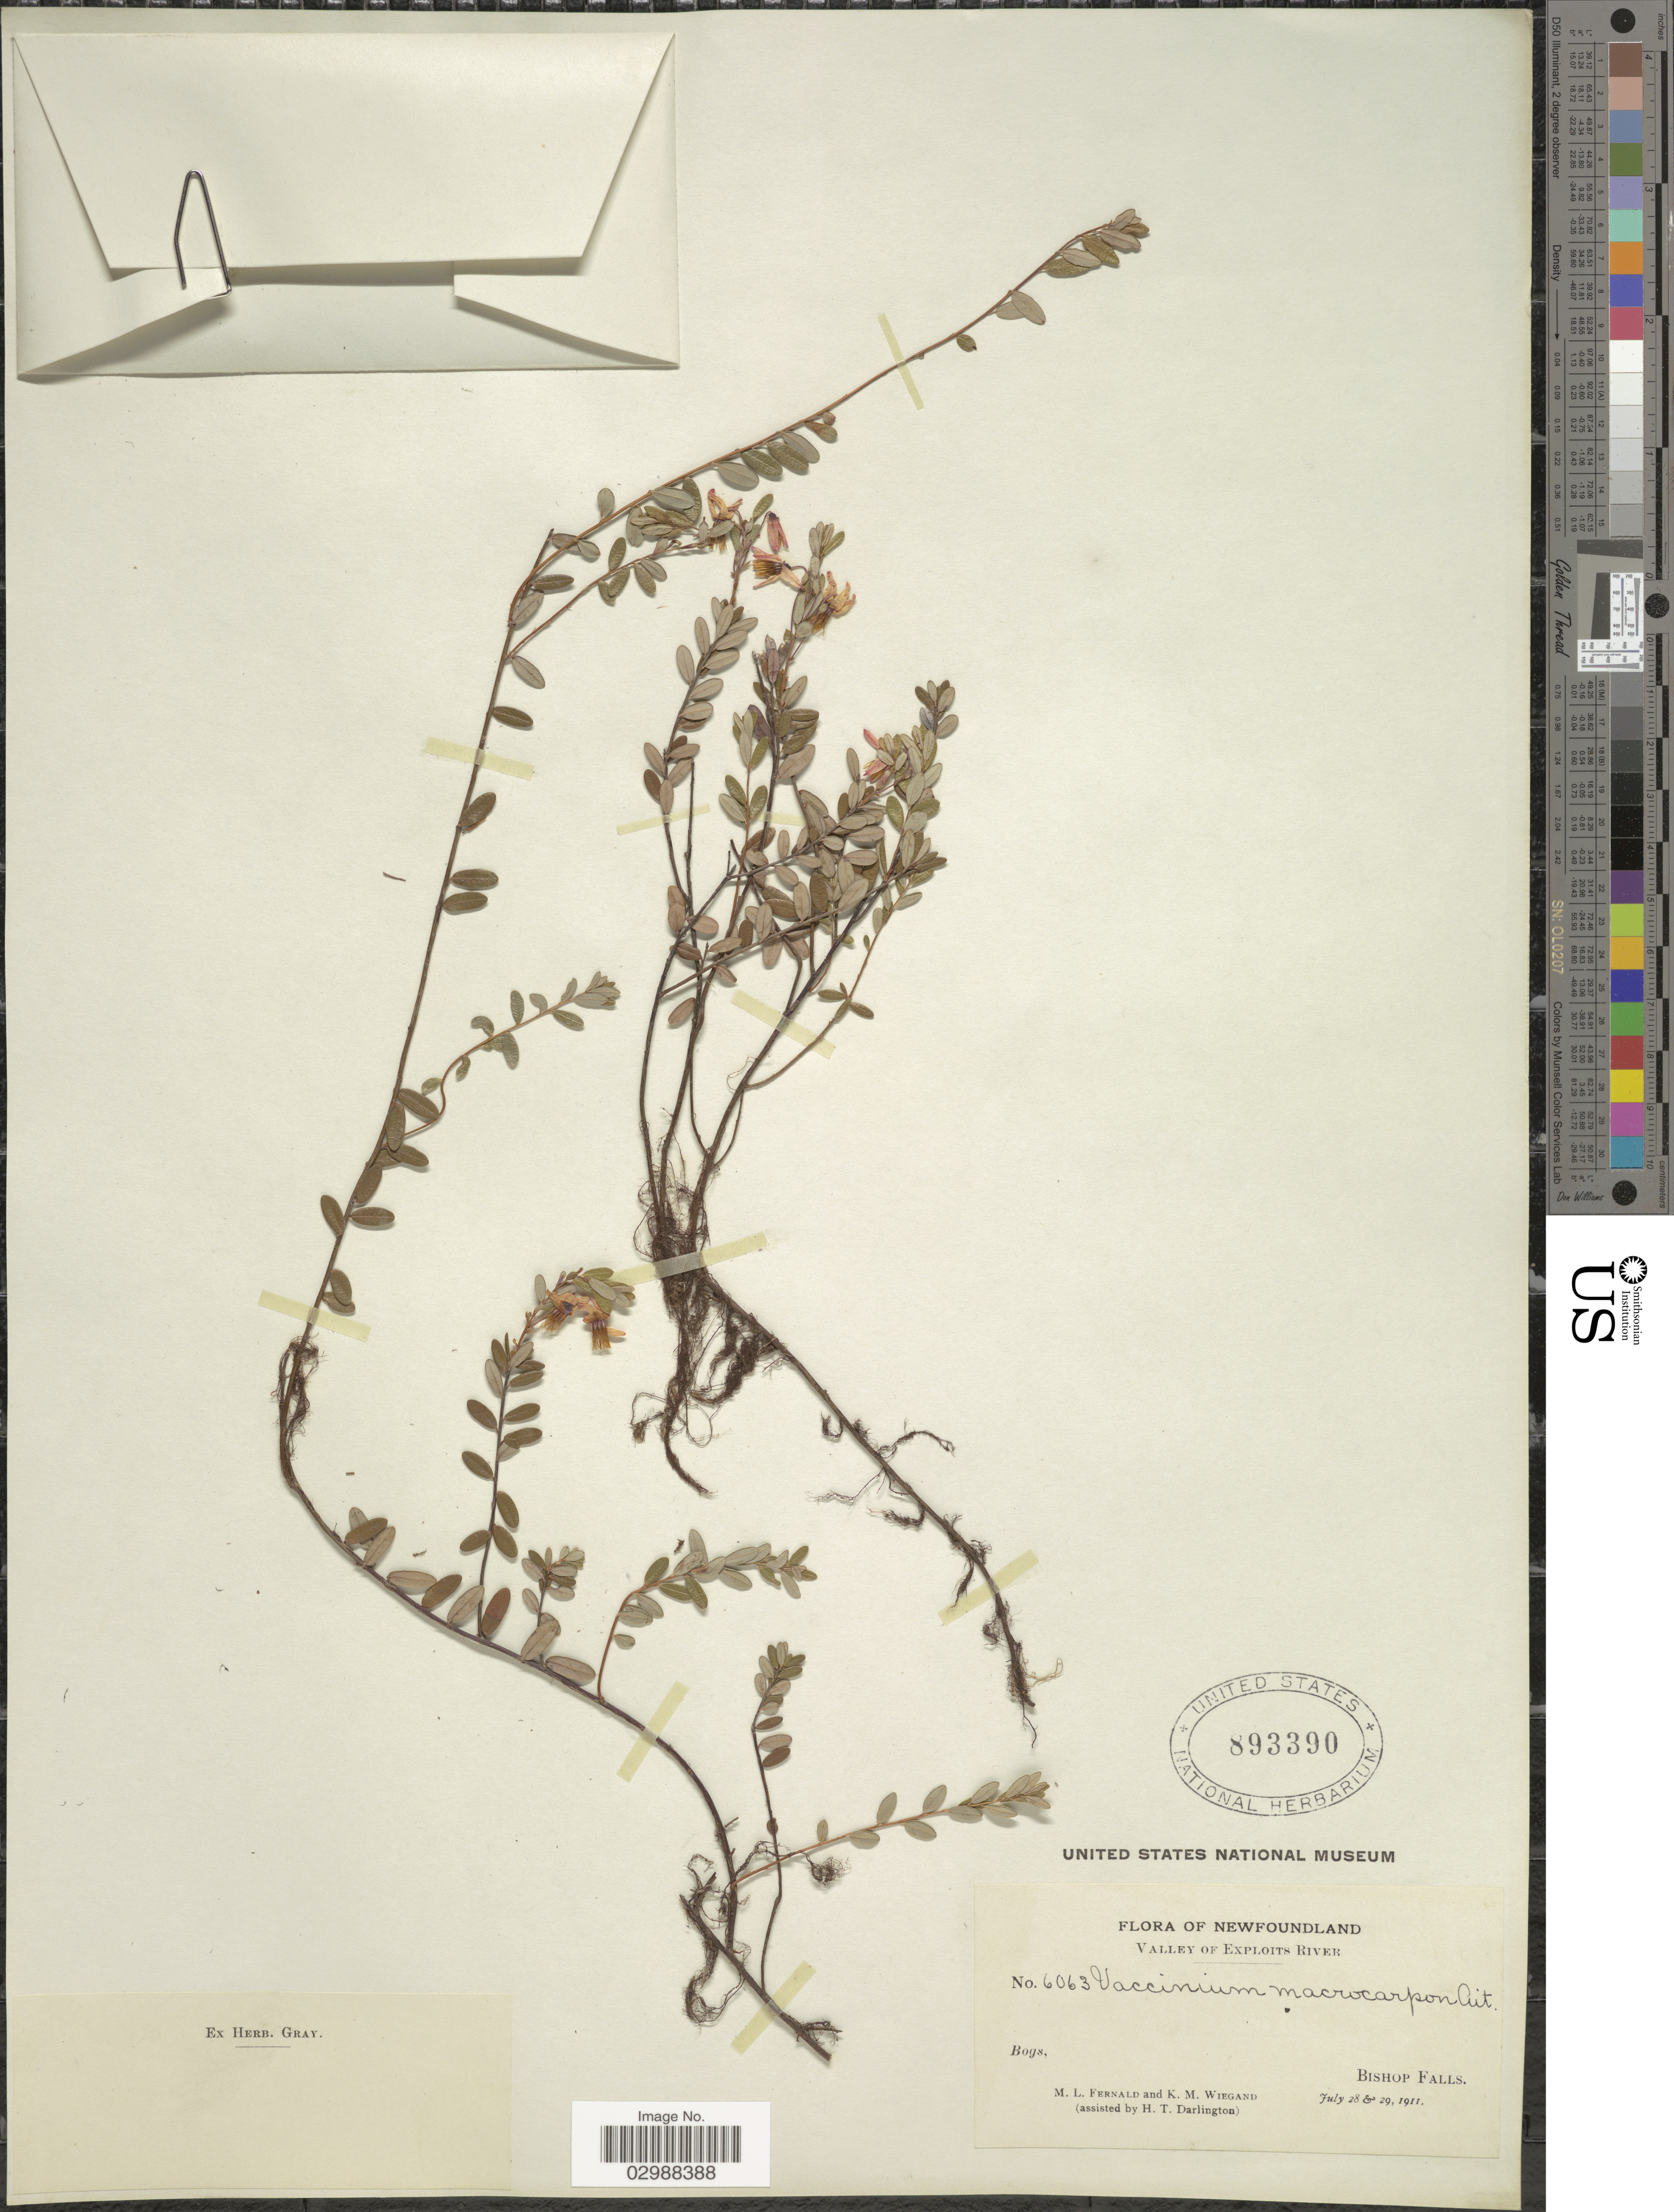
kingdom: Plantae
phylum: Tracheophyta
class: Magnoliopsida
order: Ericales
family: Ericaceae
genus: Vaccinium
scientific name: Vaccinium macrocarpon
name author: Aiton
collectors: M. L. Fernald, K. M. Wiegand & H. Darlington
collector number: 6063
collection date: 1911-07-28/1911-07-29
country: Canada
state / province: Newfoundland and Labrador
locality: Valley of Exploits River. Bogs, Bishop Falls.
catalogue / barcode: US 893390